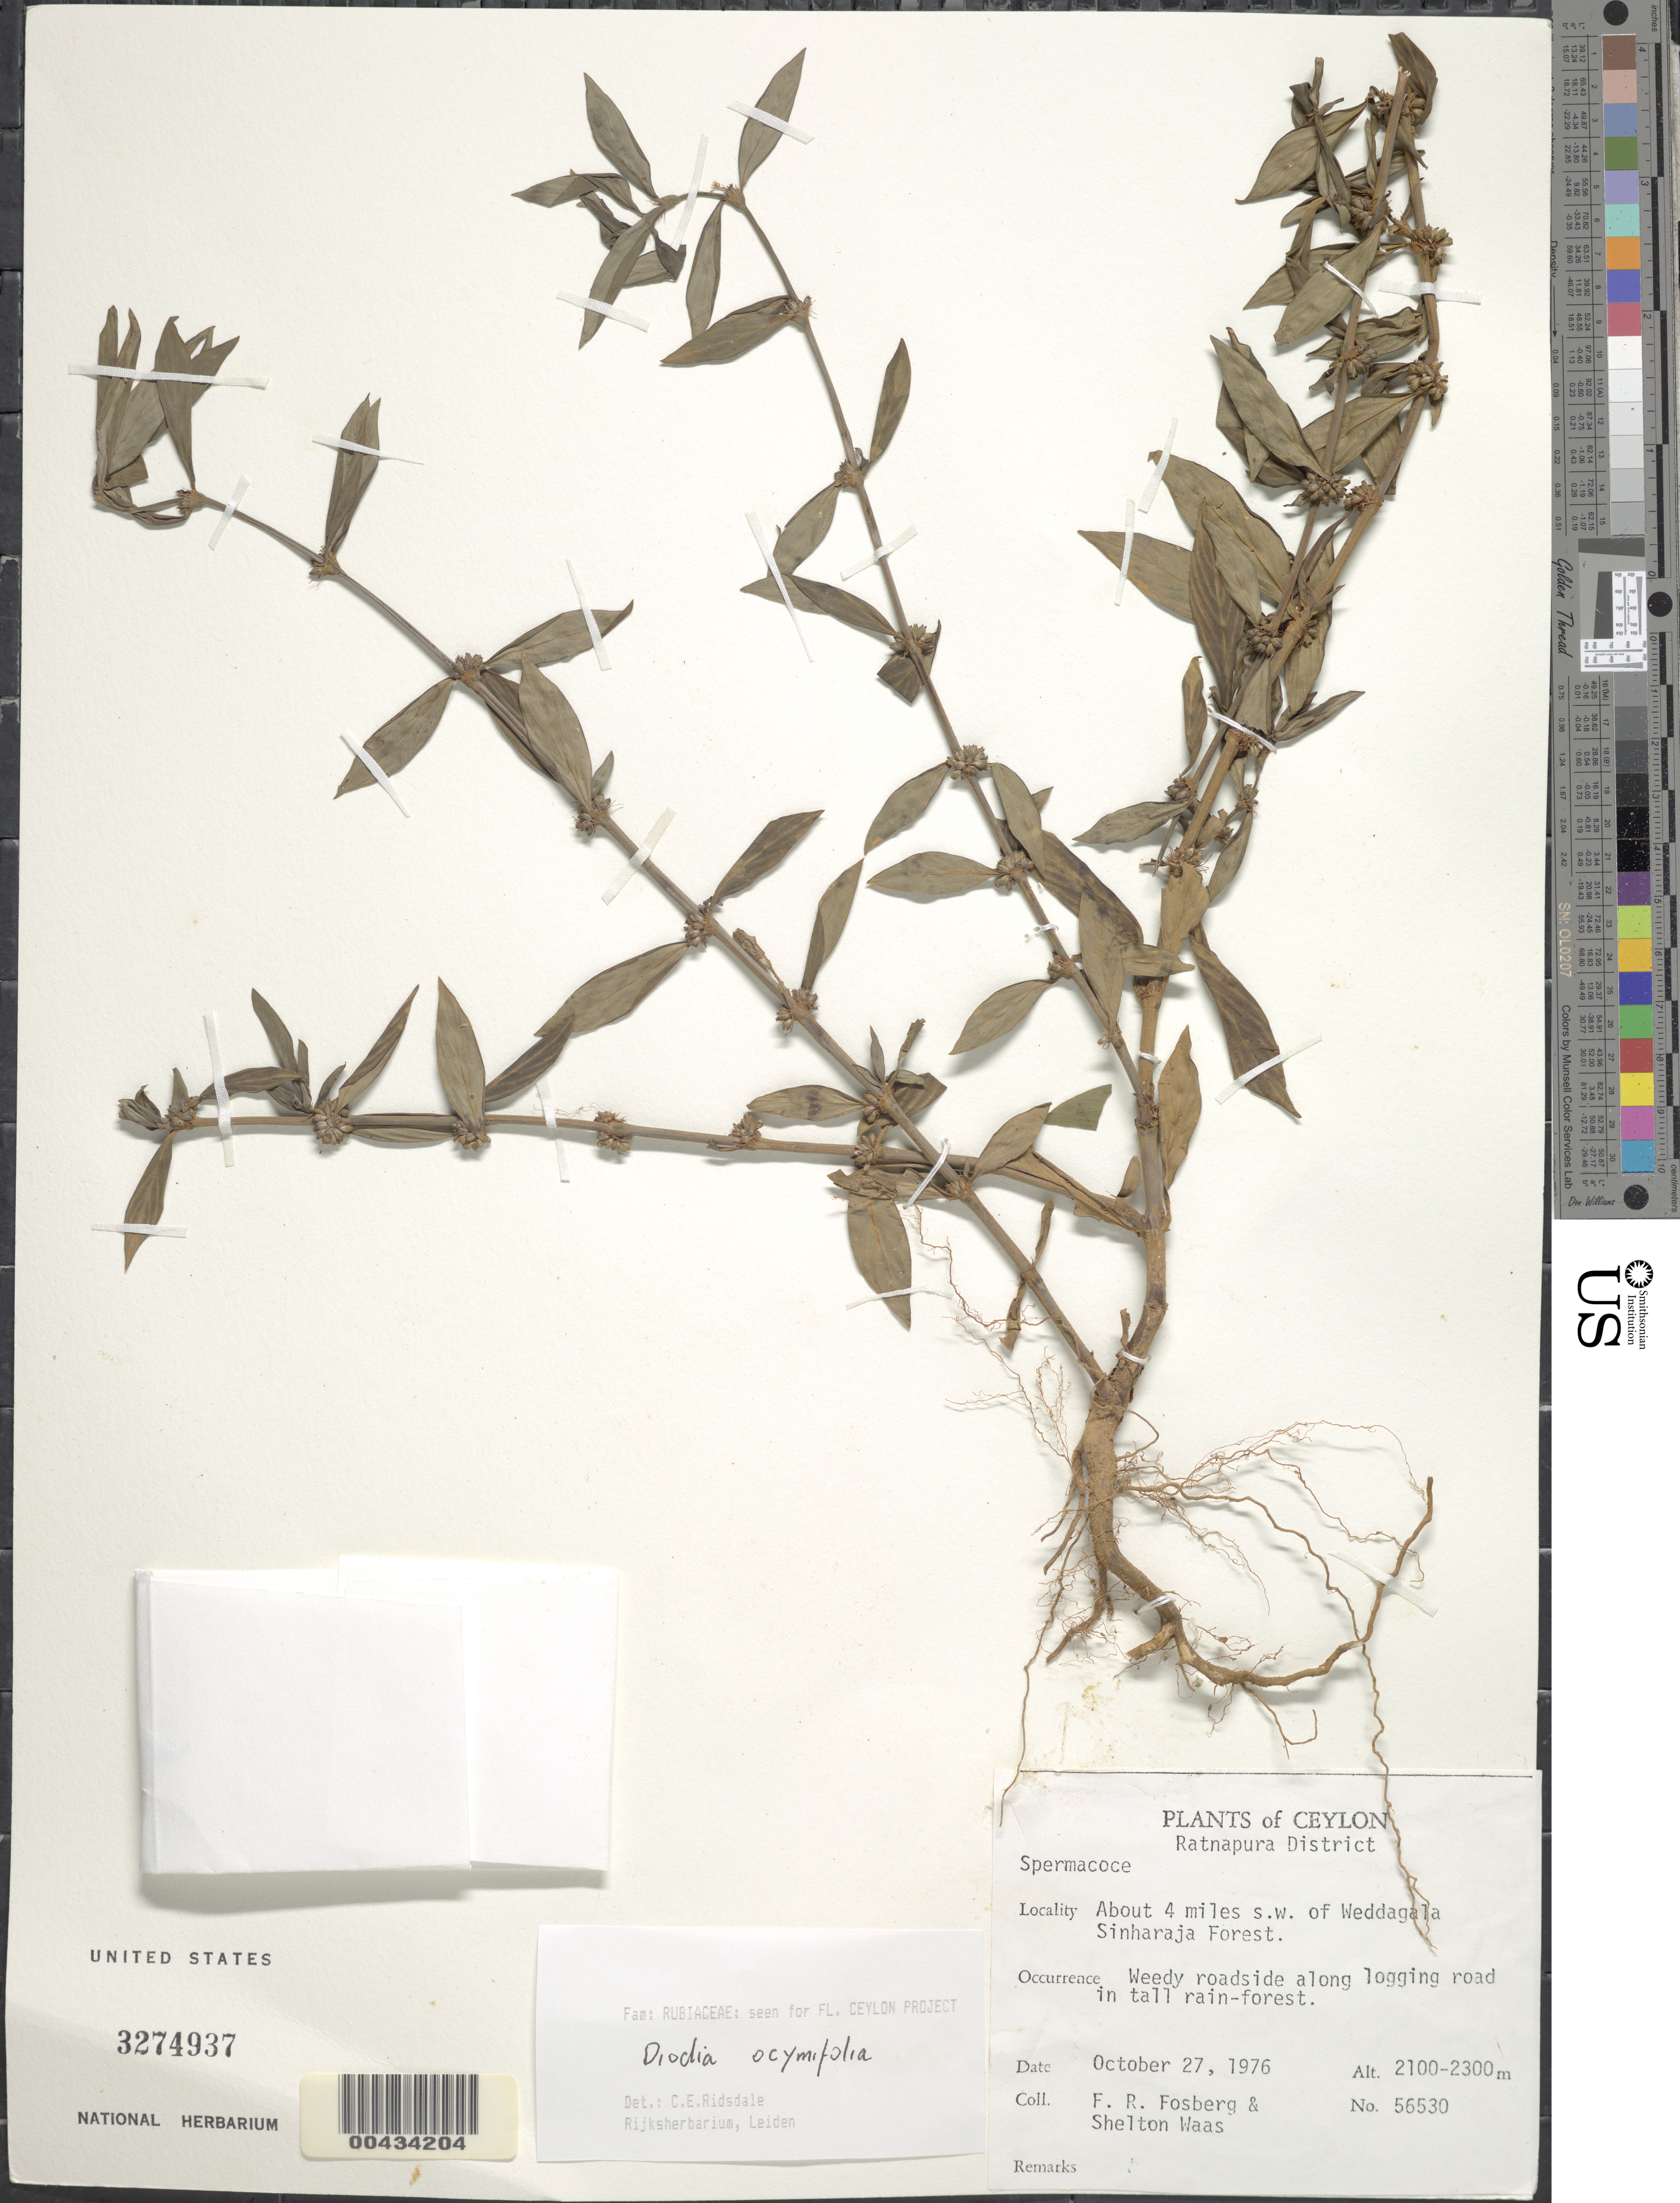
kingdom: Plantae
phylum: Tracheophyta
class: Magnoliopsida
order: Gentianales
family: Rubiaceae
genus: Diodia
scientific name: Diodia ocymifolia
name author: (Willd.) Bremek.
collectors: F. R. Fosberg & S. Waas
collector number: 56530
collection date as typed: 27 Oct 1976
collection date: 1976-10-27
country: Sri Lanka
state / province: Sabaragamuwa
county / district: Ratnapura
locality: About 4 mi SW of Weddagala, Sinharaja forest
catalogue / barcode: US 3274937